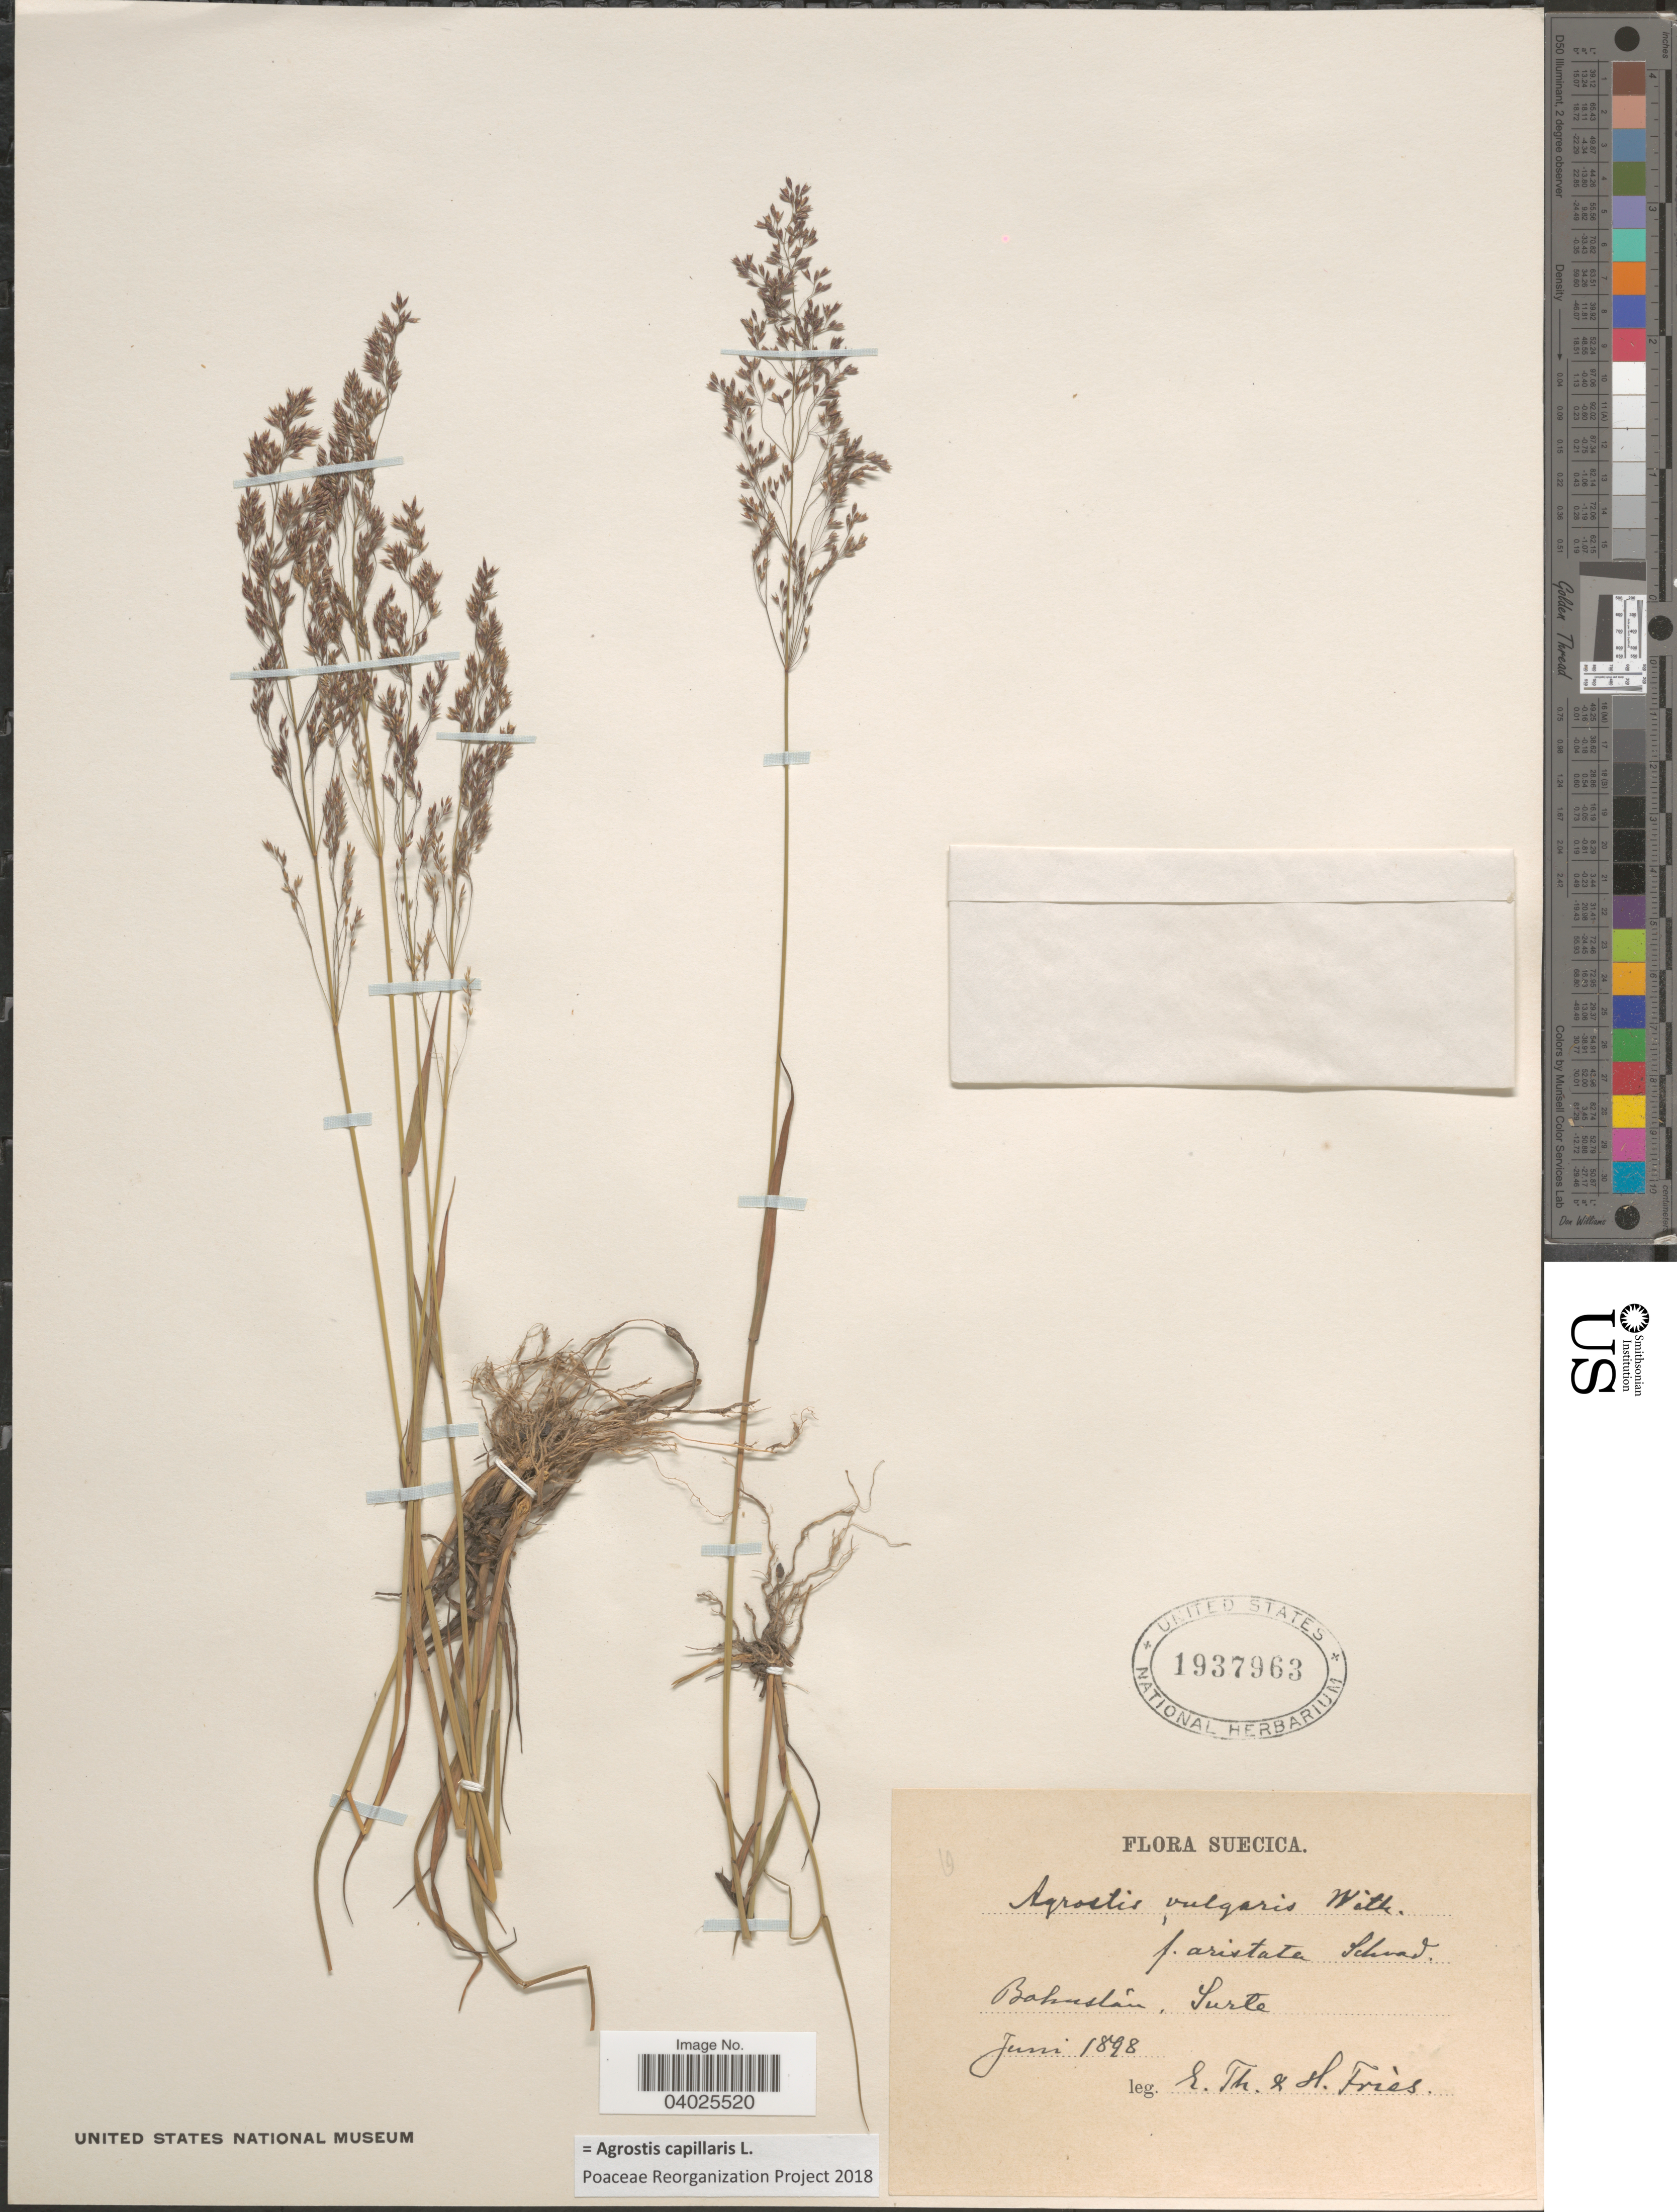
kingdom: Plantae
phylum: Tracheophyta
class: Liliopsida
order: Poales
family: Poaceae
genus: Agrostis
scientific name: Agrostis capillaris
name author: L.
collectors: E. Fries & H. Fries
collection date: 1898-06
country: Sweden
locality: Suecica. Bohuslän, Surte.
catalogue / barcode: US 1937963